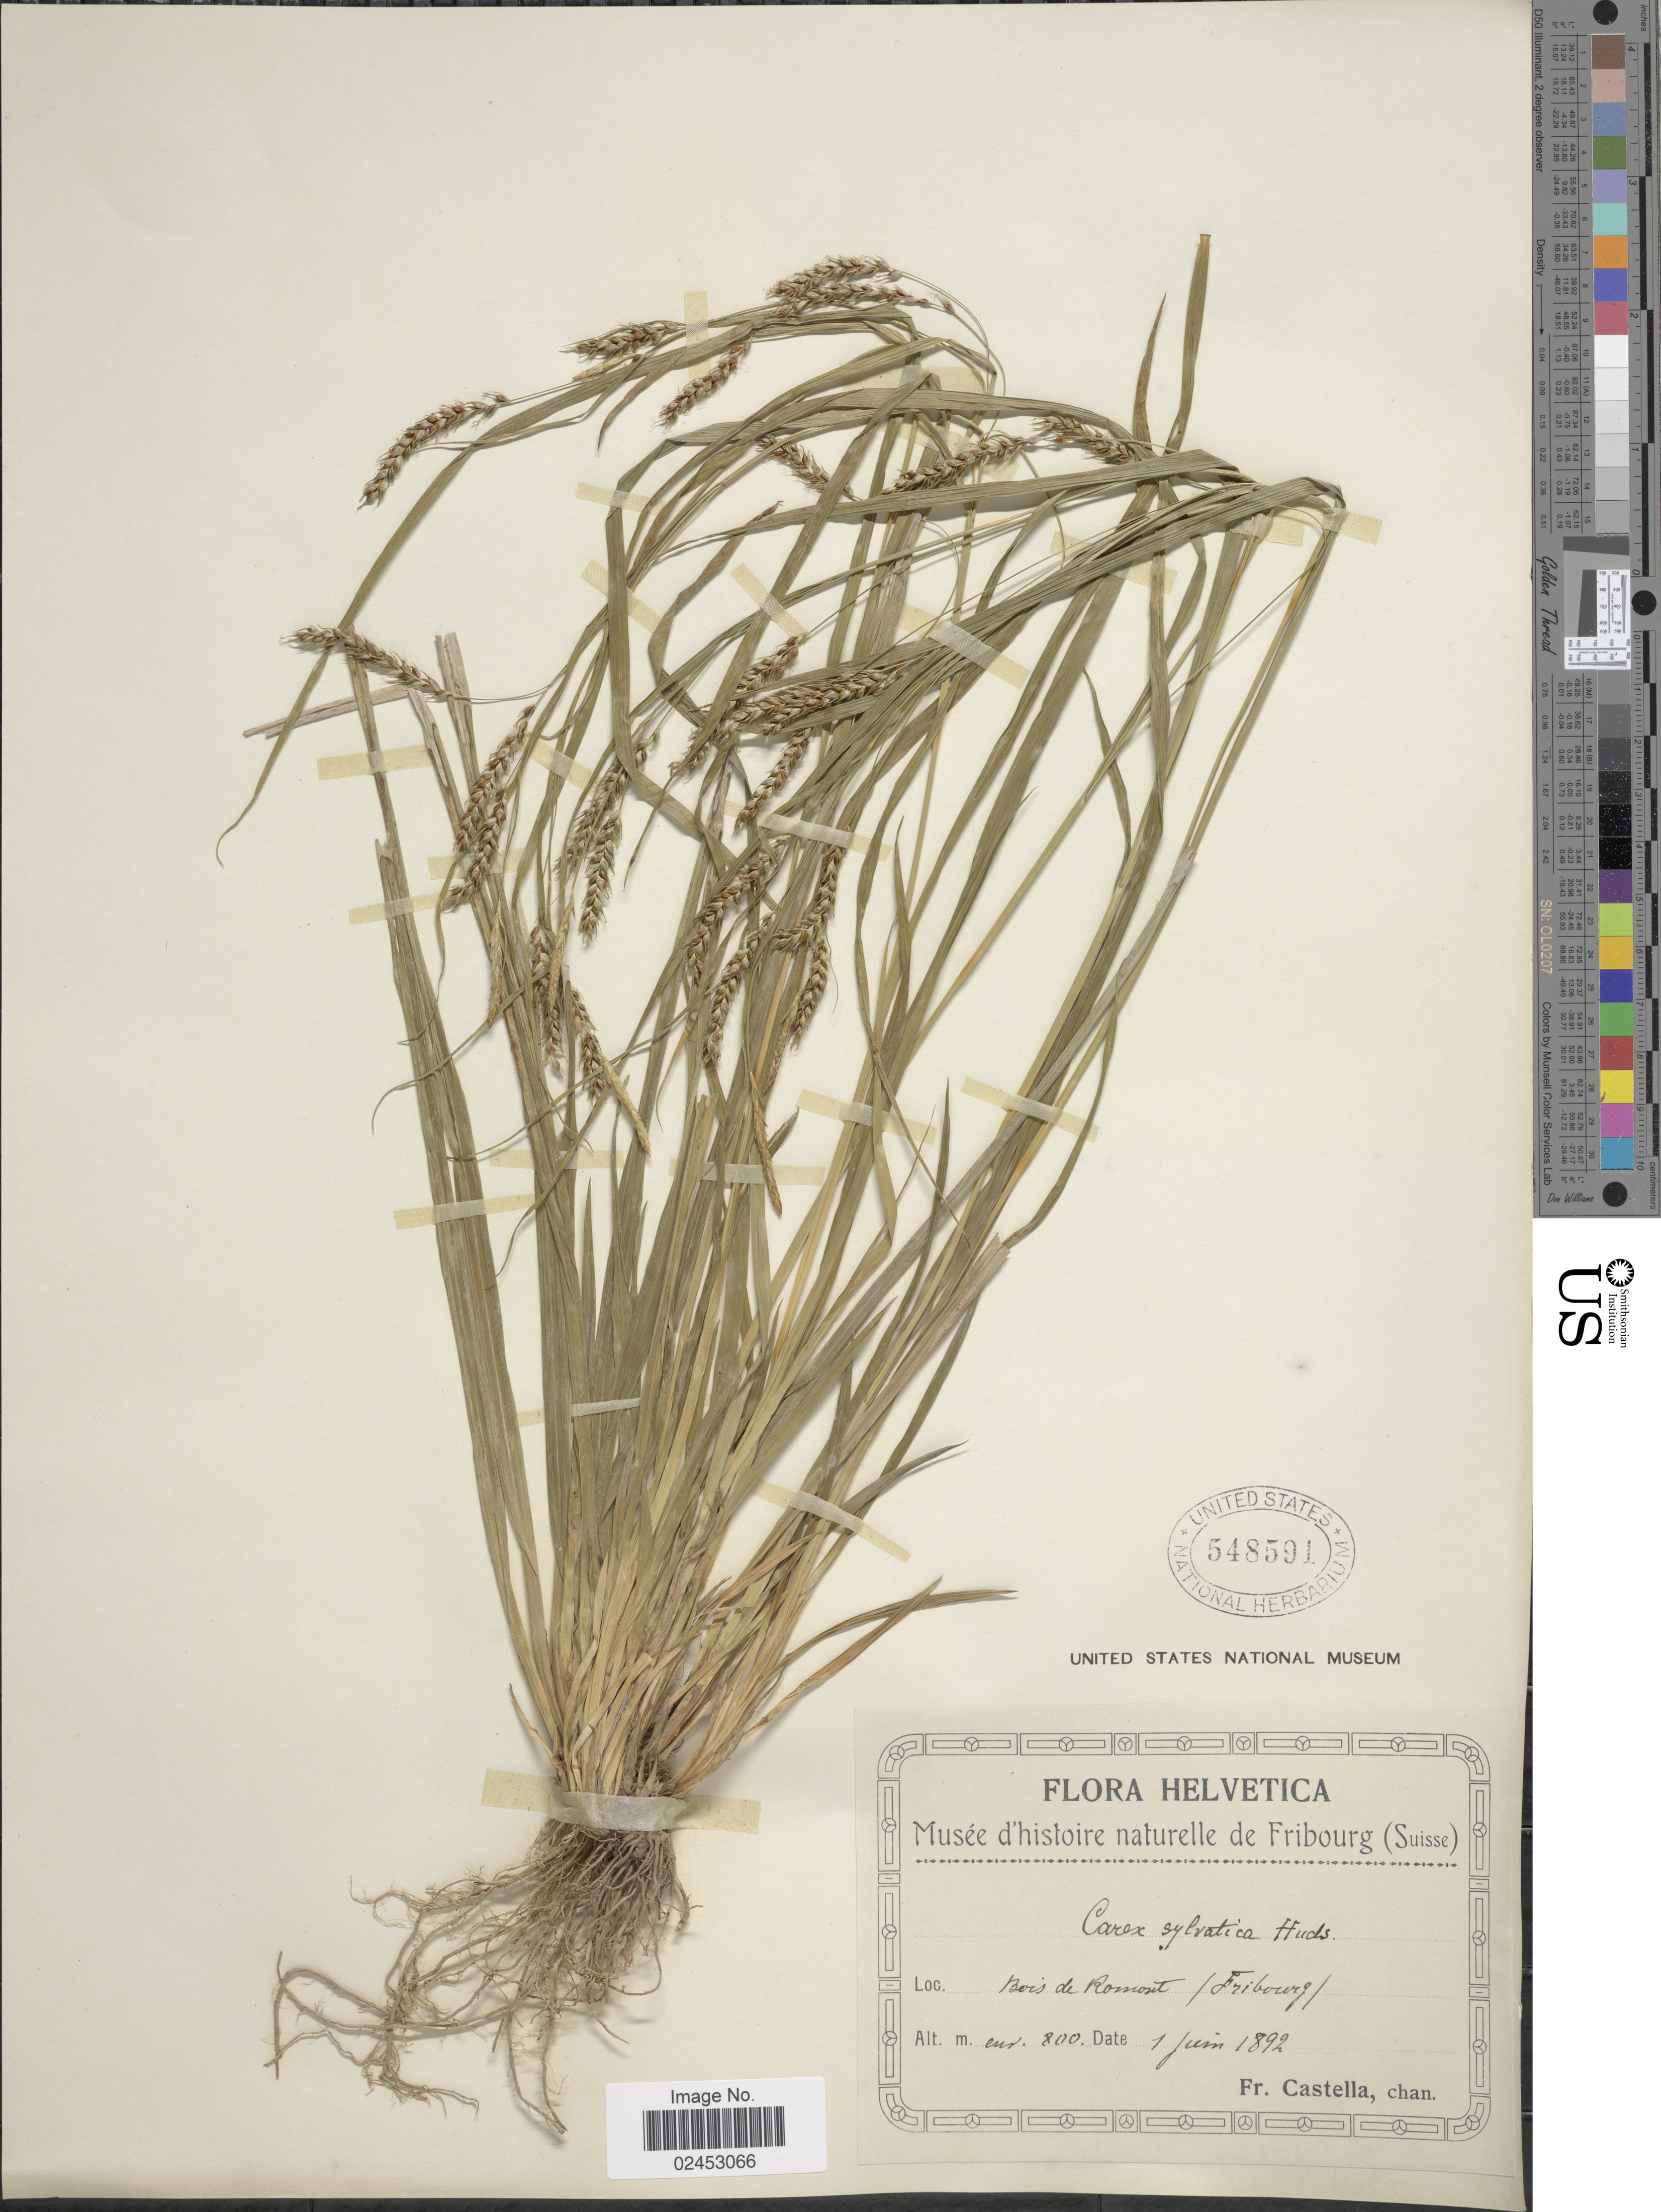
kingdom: Plantae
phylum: Tracheophyta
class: Liliopsida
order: Poales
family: Cyperaceae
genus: Carex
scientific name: Carex sylvatica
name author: Huds.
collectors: Fr. Castella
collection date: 1892-06-01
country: Switzerland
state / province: Fribourg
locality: Bois de Romont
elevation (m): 800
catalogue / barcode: US 548591